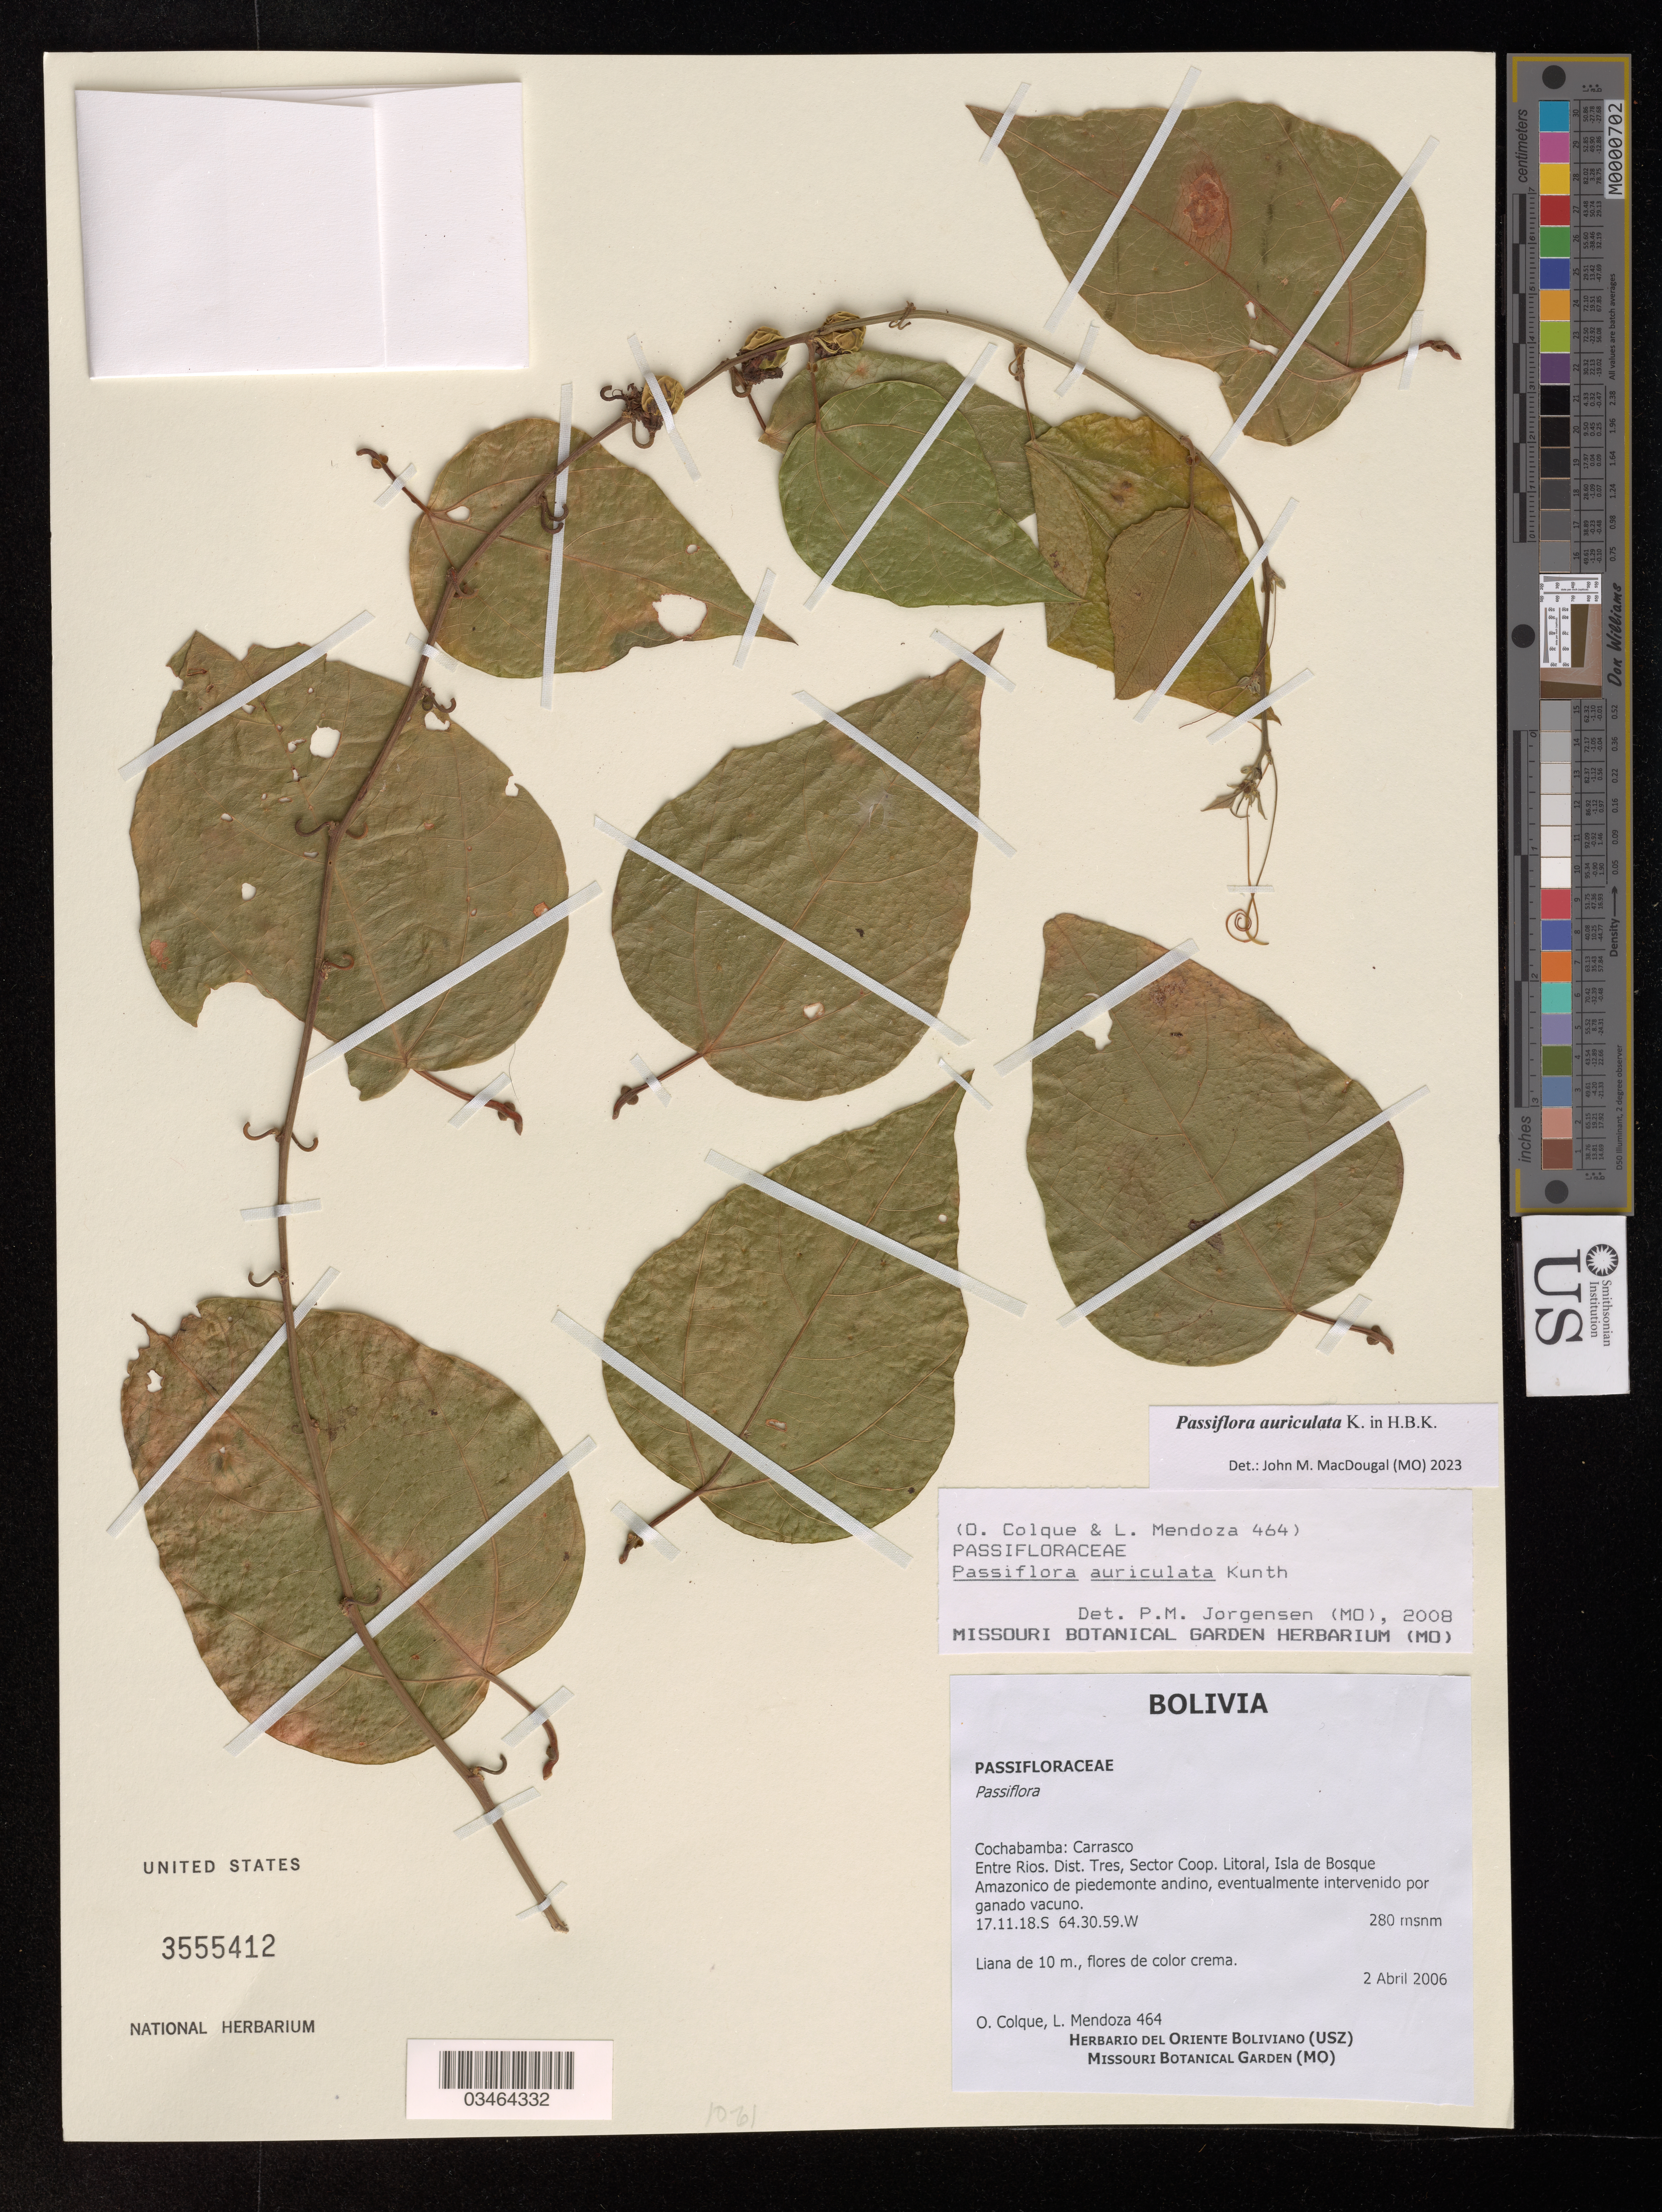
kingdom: Plantae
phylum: Tracheophyta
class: Magnoliopsida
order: Malpighiales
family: Passifloraceae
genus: Passiflora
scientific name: Passiflora auriculata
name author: Kunth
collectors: O. Colque & L. Mendoza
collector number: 464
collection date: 2006-04-02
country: Bolivia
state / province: Cochabamba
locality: Carrasco. Entre Rios, Dist. Tres, Sector Coop. Litoral, Isla de Bosque Amazonico de piedemonte andino, eventualmente intervenido por ganado vacuno.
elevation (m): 280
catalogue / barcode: US 3555412